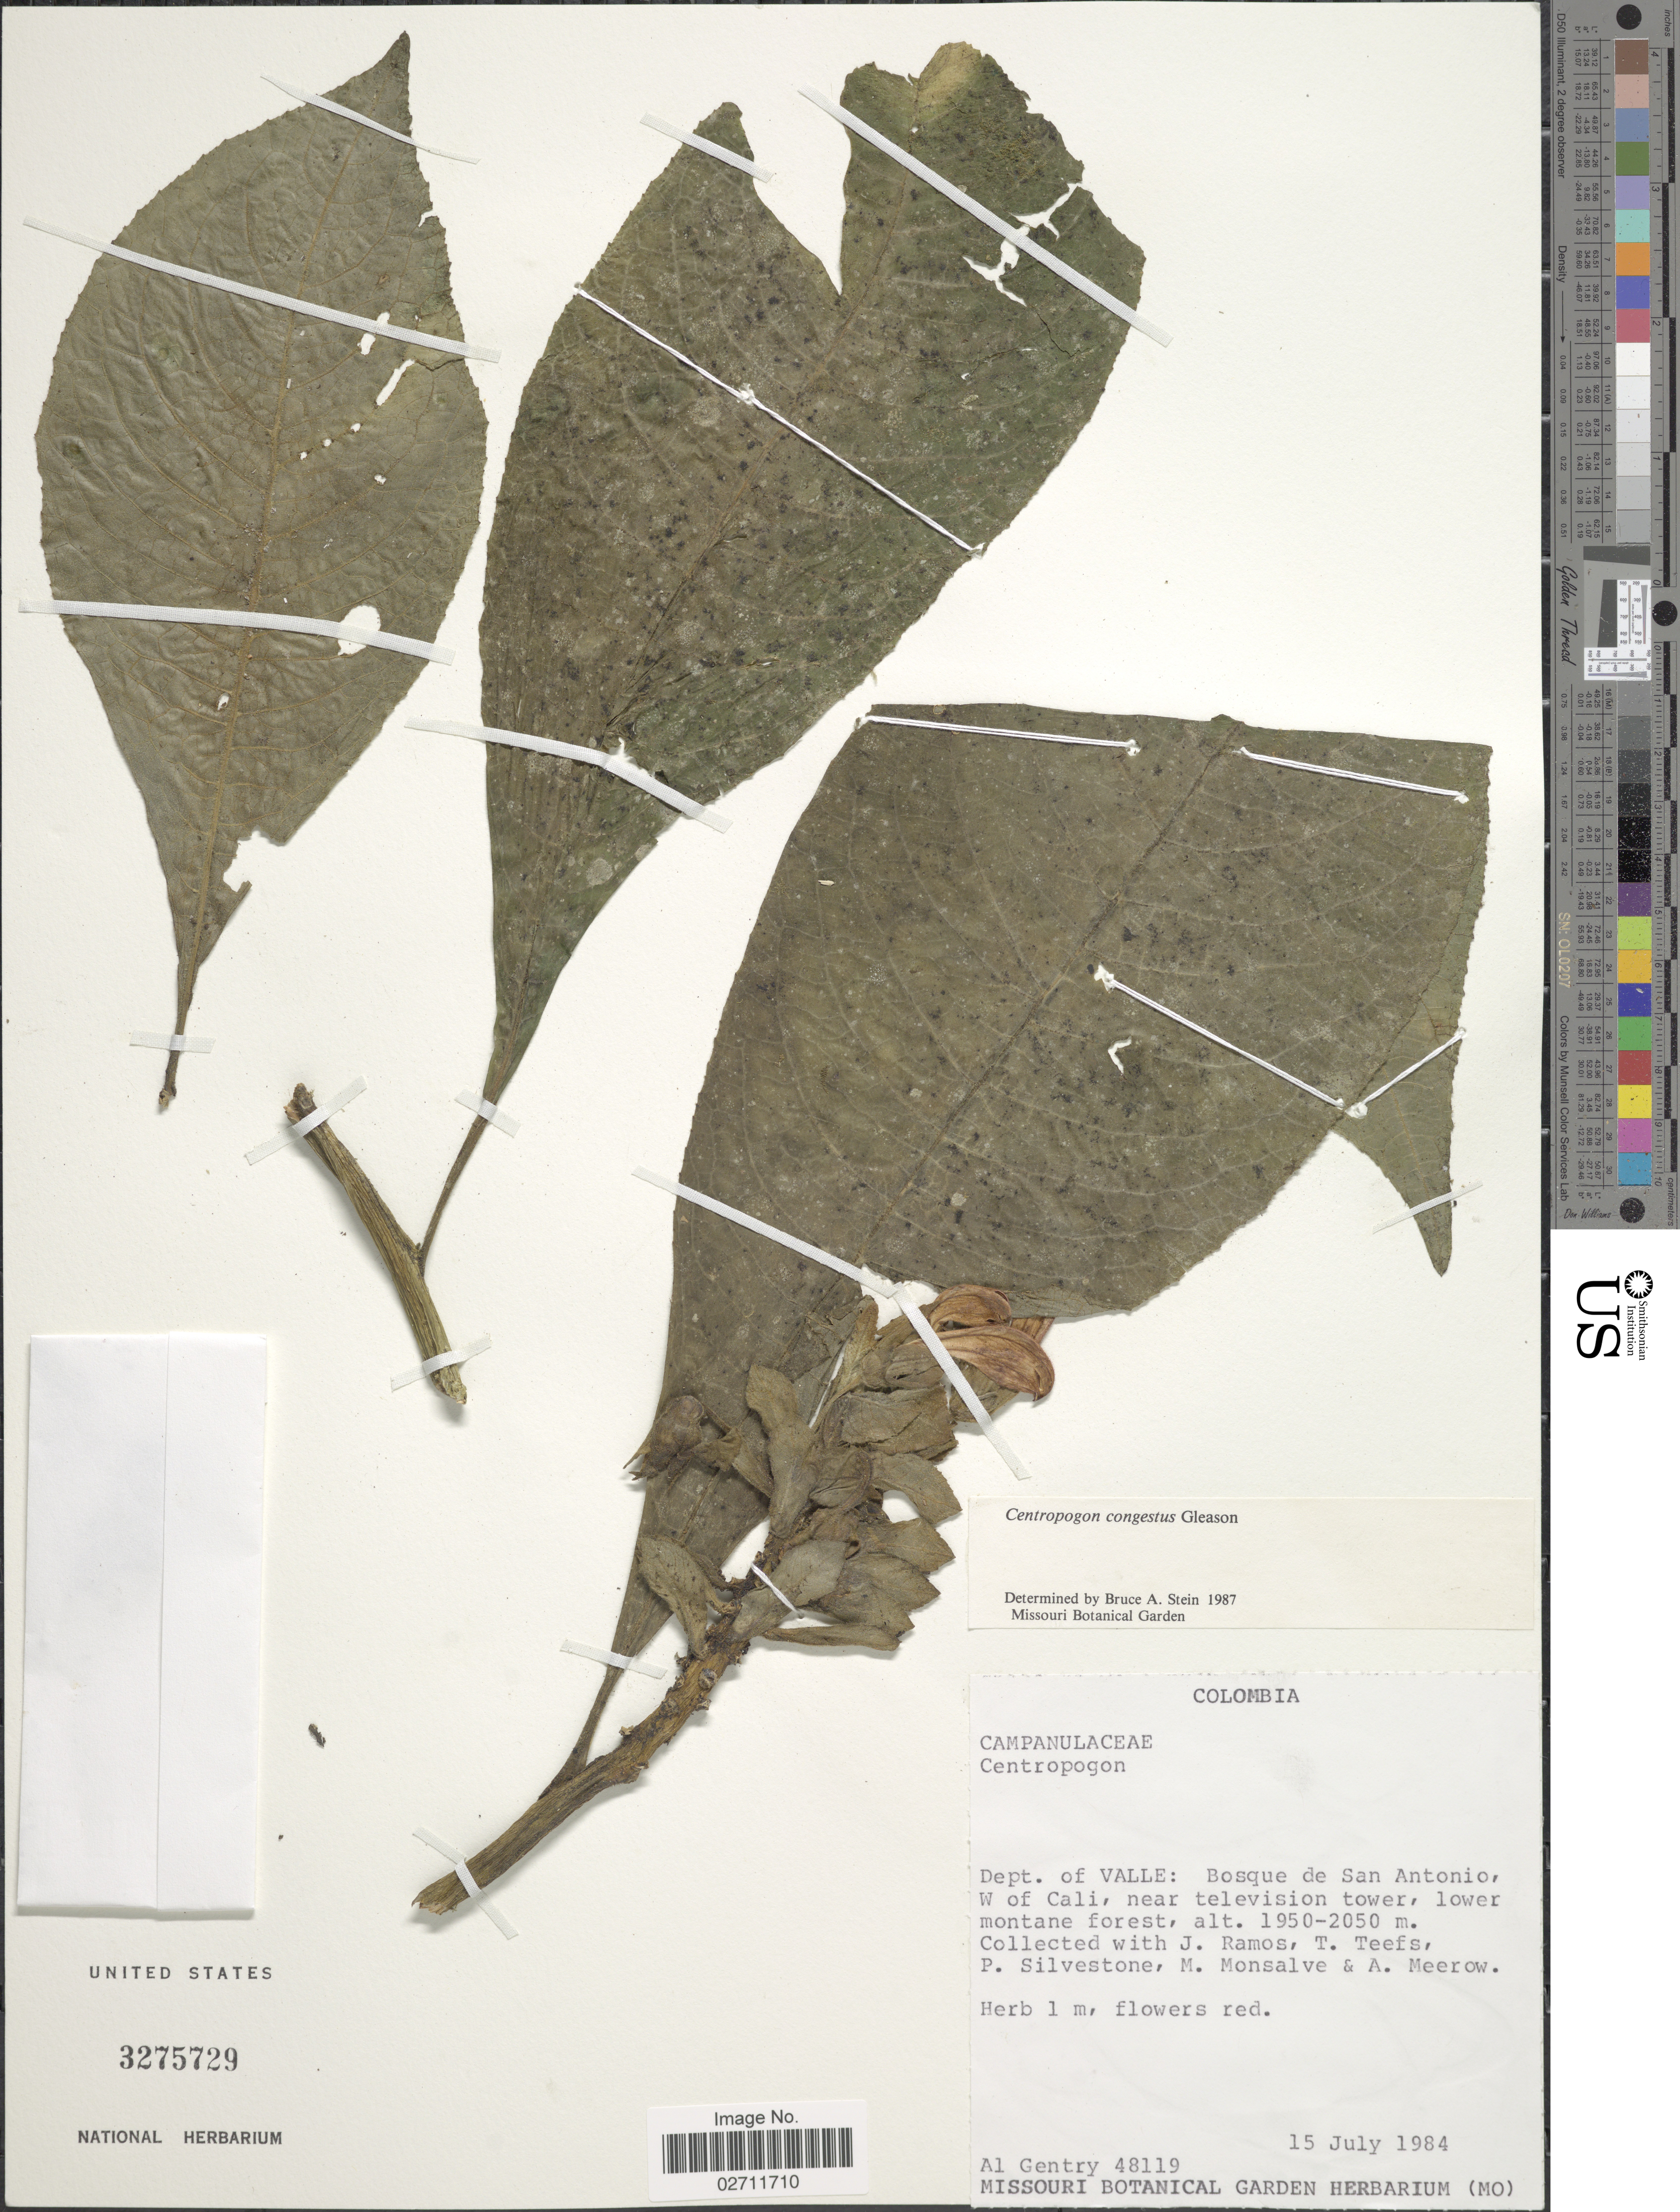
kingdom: Plantae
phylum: Tracheophyta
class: Magnoliopsida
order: Asterales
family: Campanulaceae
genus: Centropogon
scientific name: Centropogon congestus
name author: Gleason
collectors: A. H. Gentry, J. Ramos, T. Teefs, P. Silverstone & et al.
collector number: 48119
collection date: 1984-07-15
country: Colombia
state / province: Valle del Cauca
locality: Dept. of Valle: Bosque de San Antonio W of Cali, near television tower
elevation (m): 1950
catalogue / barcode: US 3275729